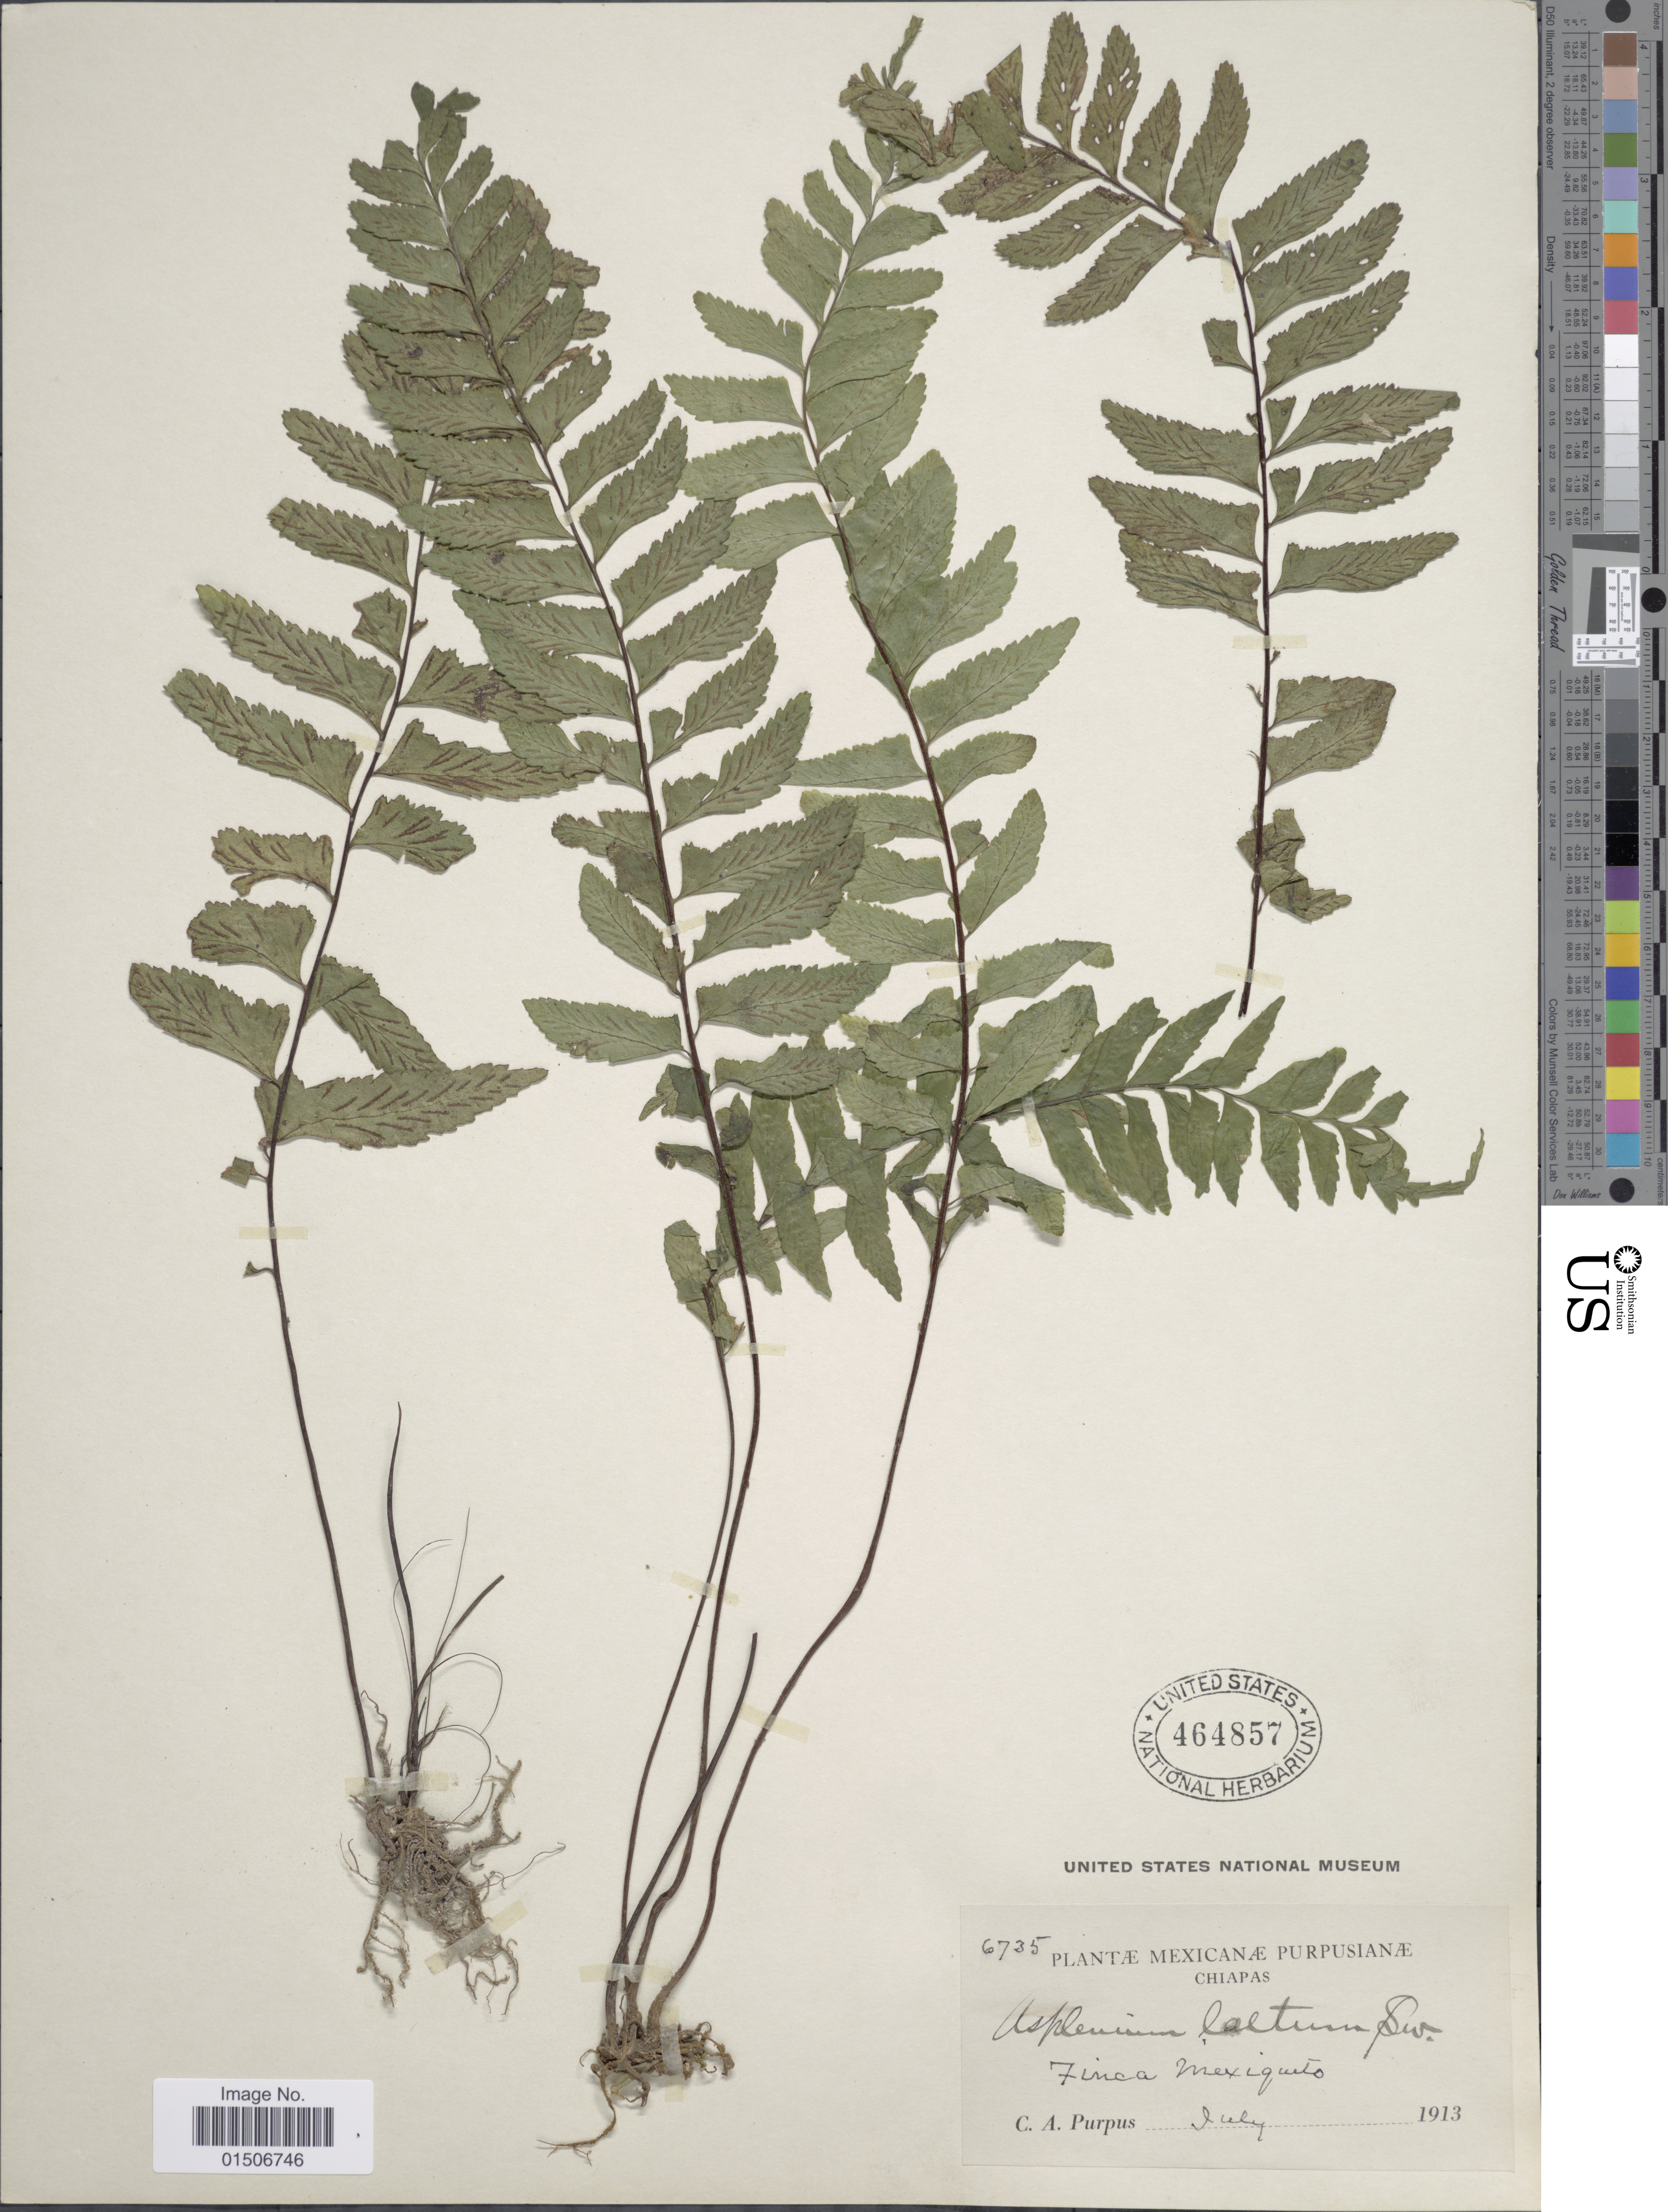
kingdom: Plantae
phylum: Tracheophyta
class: Polypodiopsida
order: Polypodiales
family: Aspleniaceae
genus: Asplenium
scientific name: Asplenium laetum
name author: Sw.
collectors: C. A. Purpus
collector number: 6735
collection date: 1913-07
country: Mexico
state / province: Chiapas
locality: Finca Mexiquito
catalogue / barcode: US 464857